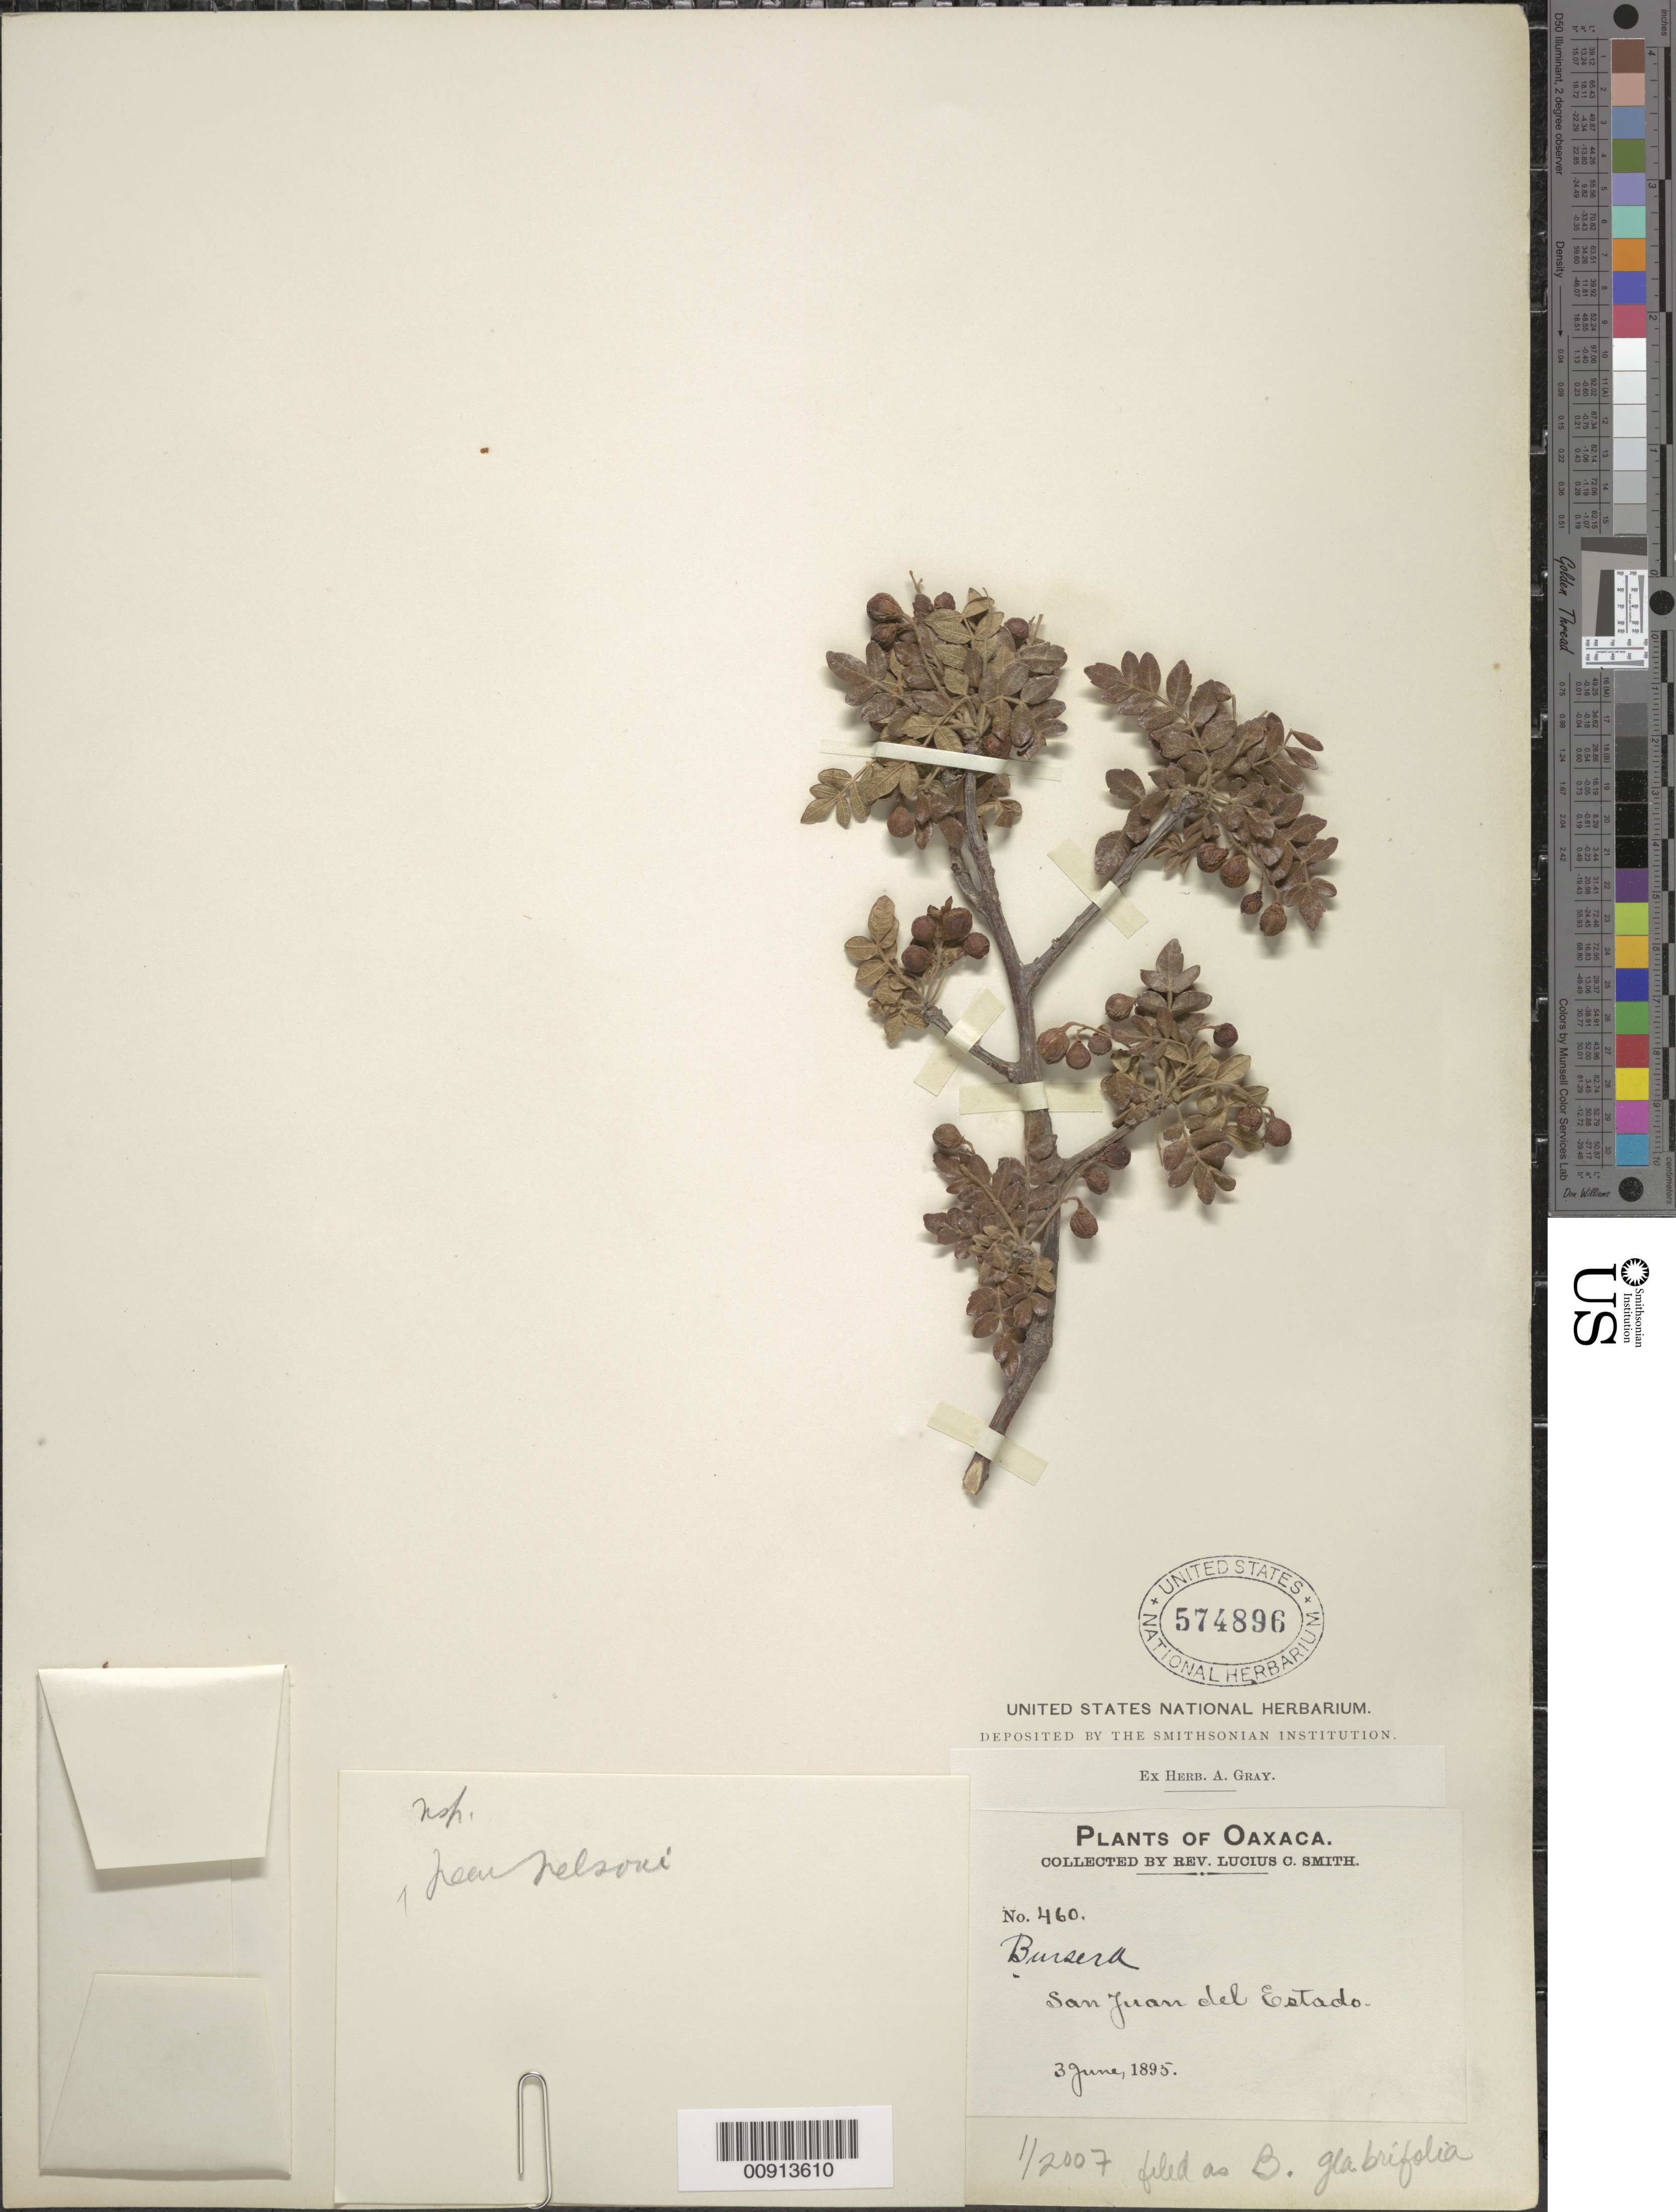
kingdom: Plantae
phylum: Tracheophyta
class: Magnoliopsida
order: Sapindales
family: Burseraceae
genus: Bursera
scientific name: Bursera glabrifolia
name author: (Kunth) Engl.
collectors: L. C. Smith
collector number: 460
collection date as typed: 03 Jun 1895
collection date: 1895-06-03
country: Mexico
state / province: Oaxaca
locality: San Juan del Estado, Oaxaca.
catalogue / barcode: US 574896